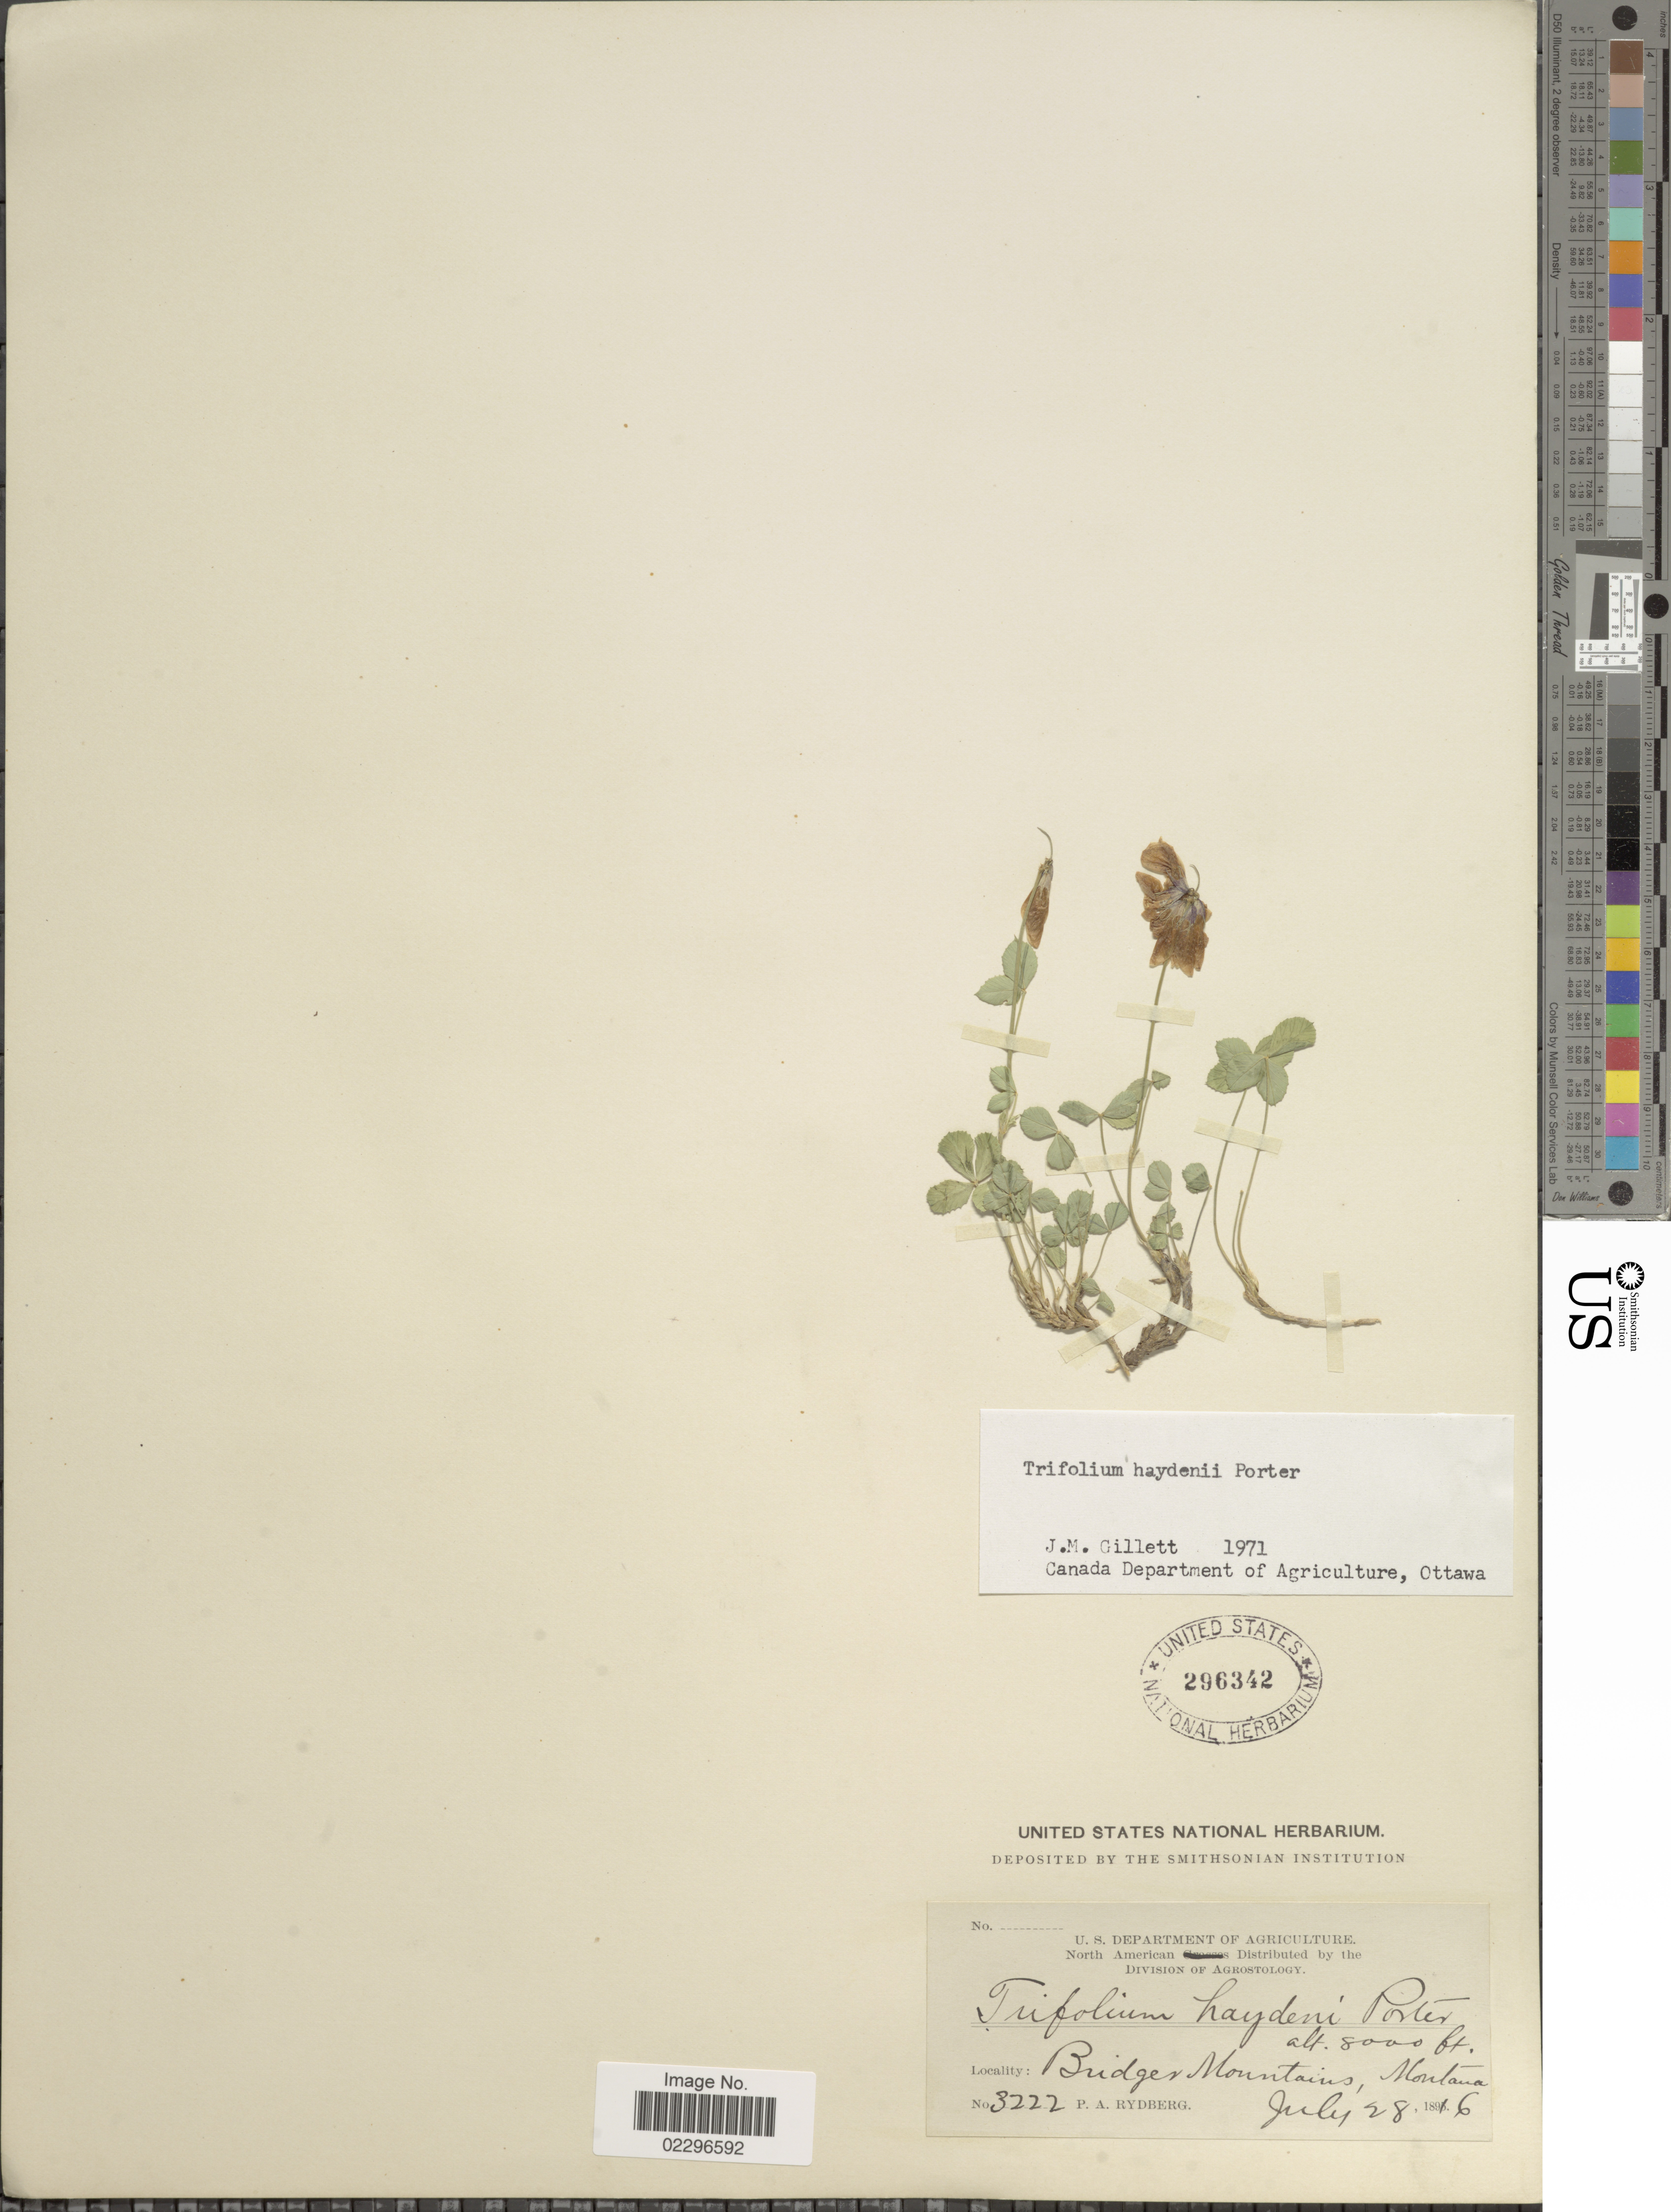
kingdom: Plantae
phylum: Tracheophyta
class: Magnoliopsida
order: Fabales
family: Fabaceae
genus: Trifolium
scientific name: Trifolium haydeni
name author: Porter in Hayden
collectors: P. A. Rydberg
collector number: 3222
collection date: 1816-07-28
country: United States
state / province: Montana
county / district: Gallatin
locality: Bridger Mountains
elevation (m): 2438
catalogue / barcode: US 296342